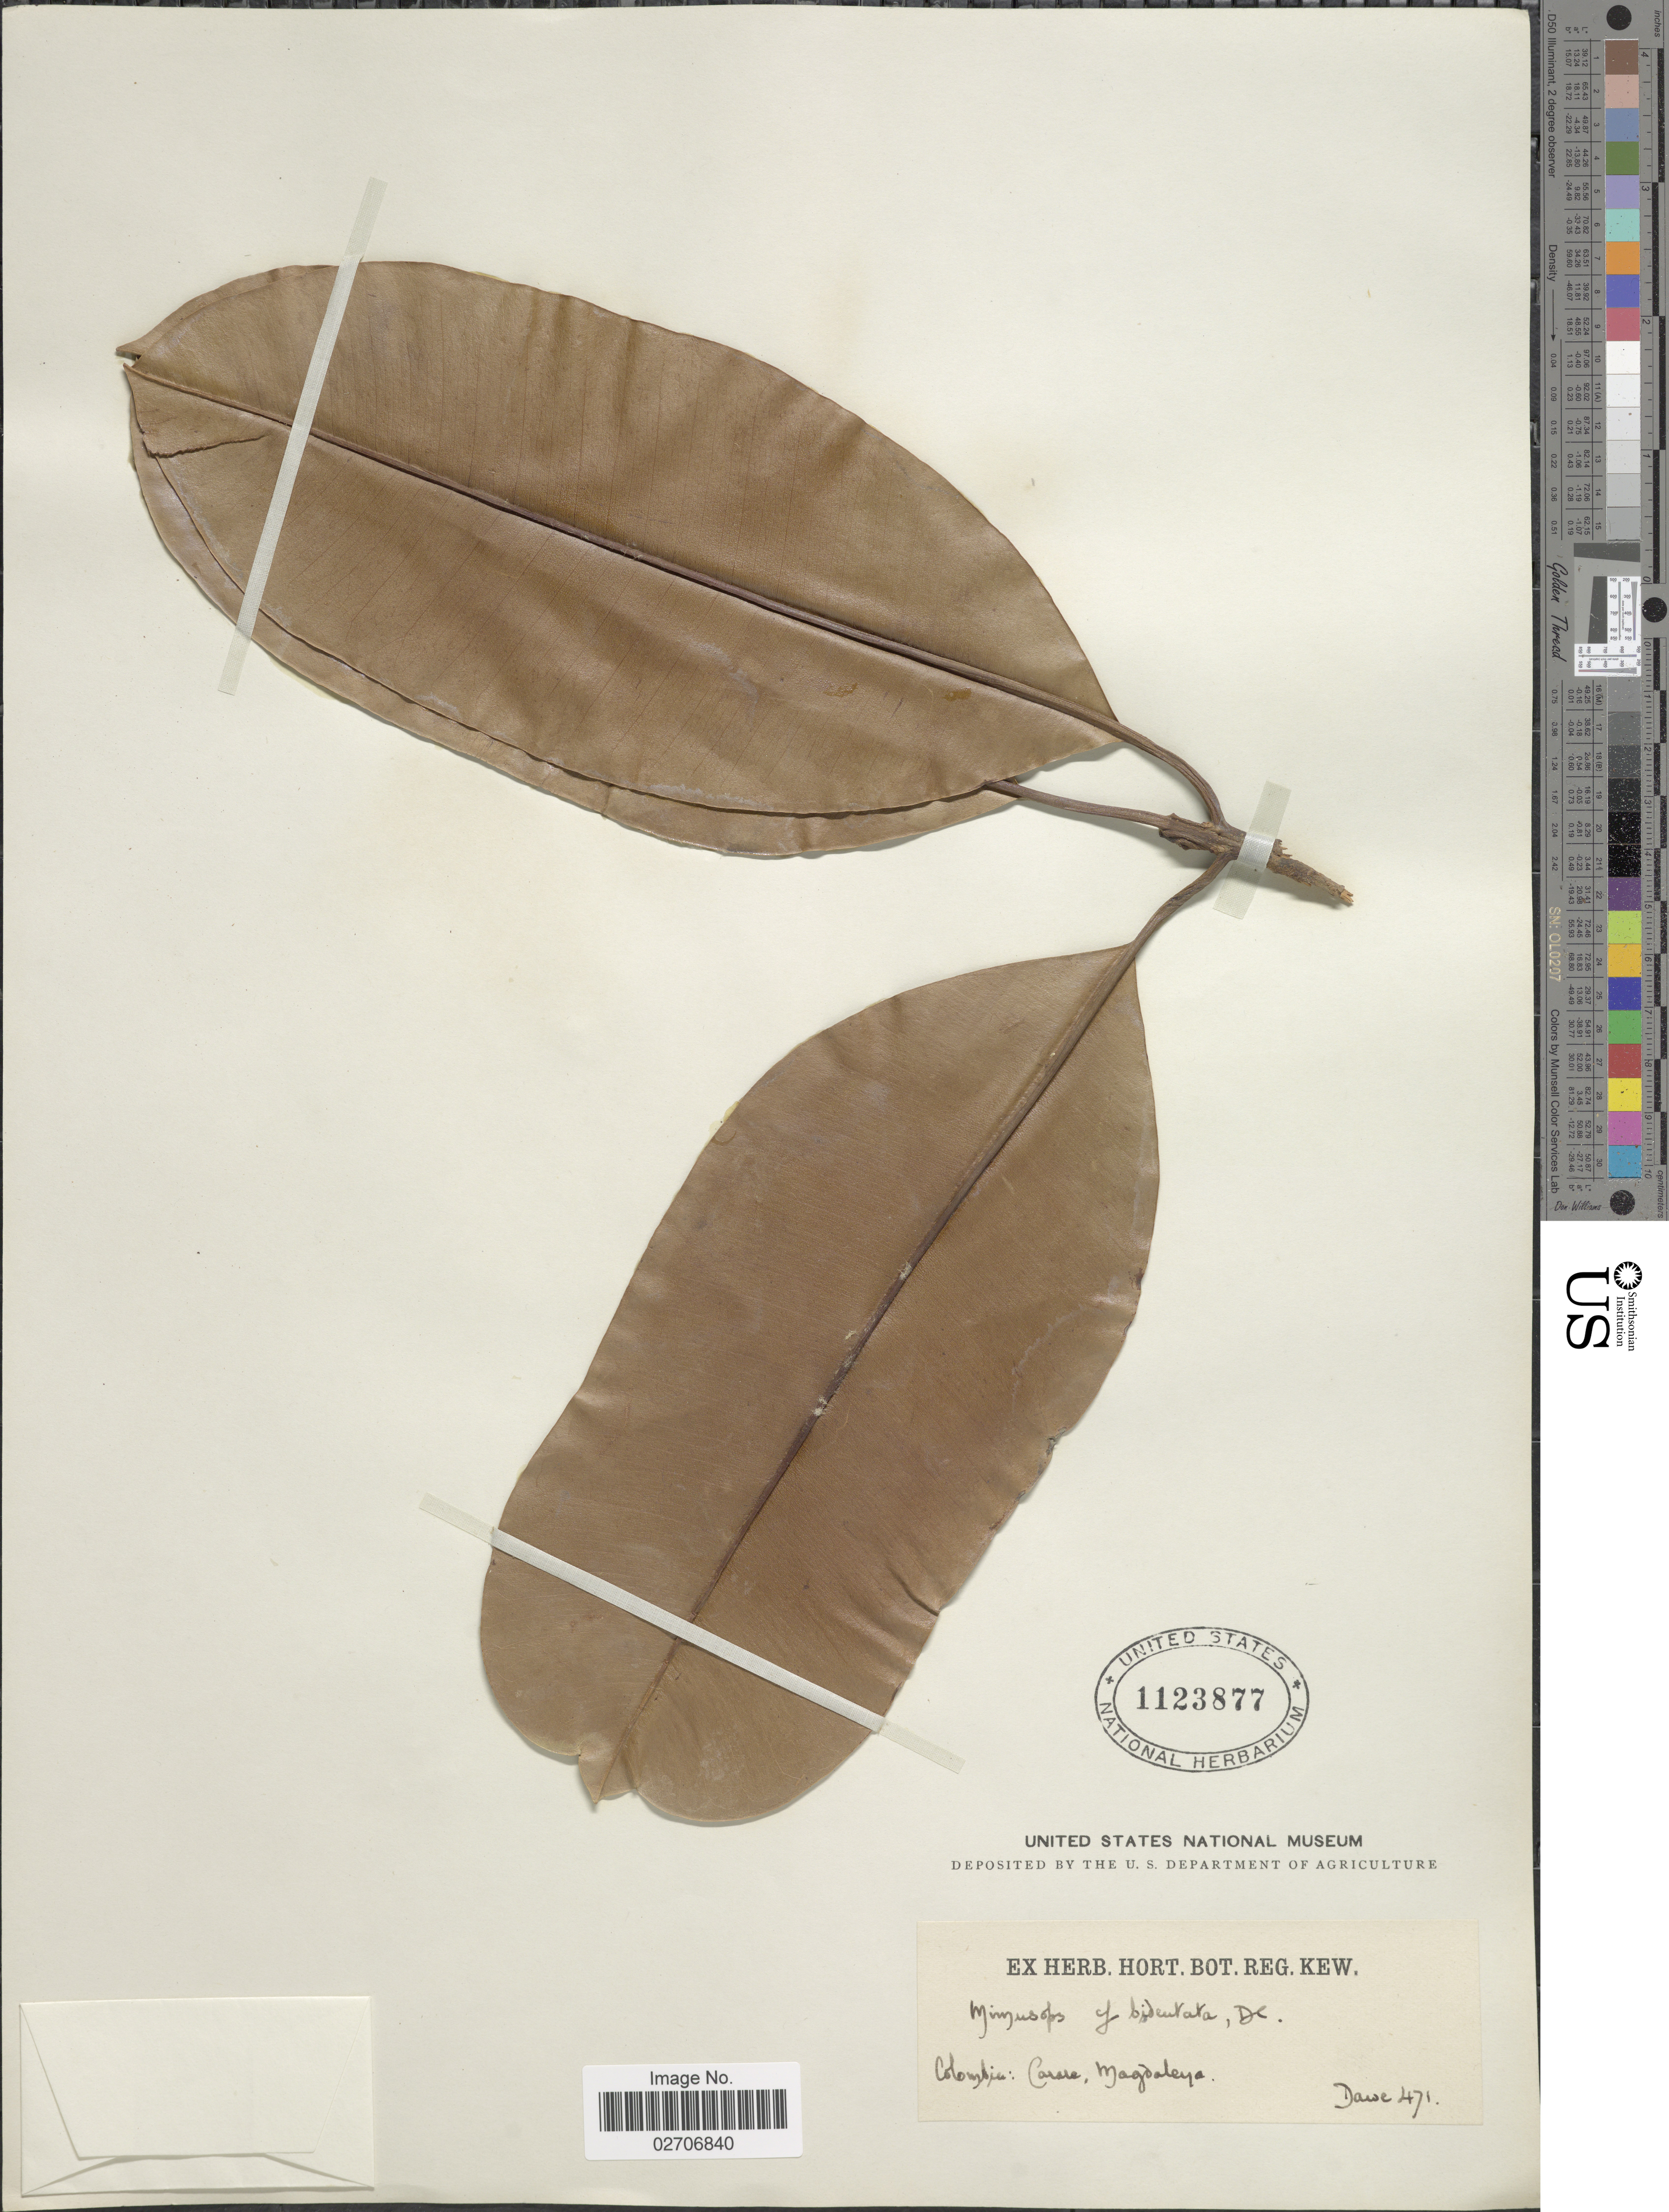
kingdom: Plantae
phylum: Tracheophyta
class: Magnoliopsida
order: Ericales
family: Sapotaceae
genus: Manilkara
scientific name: Manilkara sp.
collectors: Dawe, --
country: Colombia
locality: Carare, Magdaleya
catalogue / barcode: US 1123877